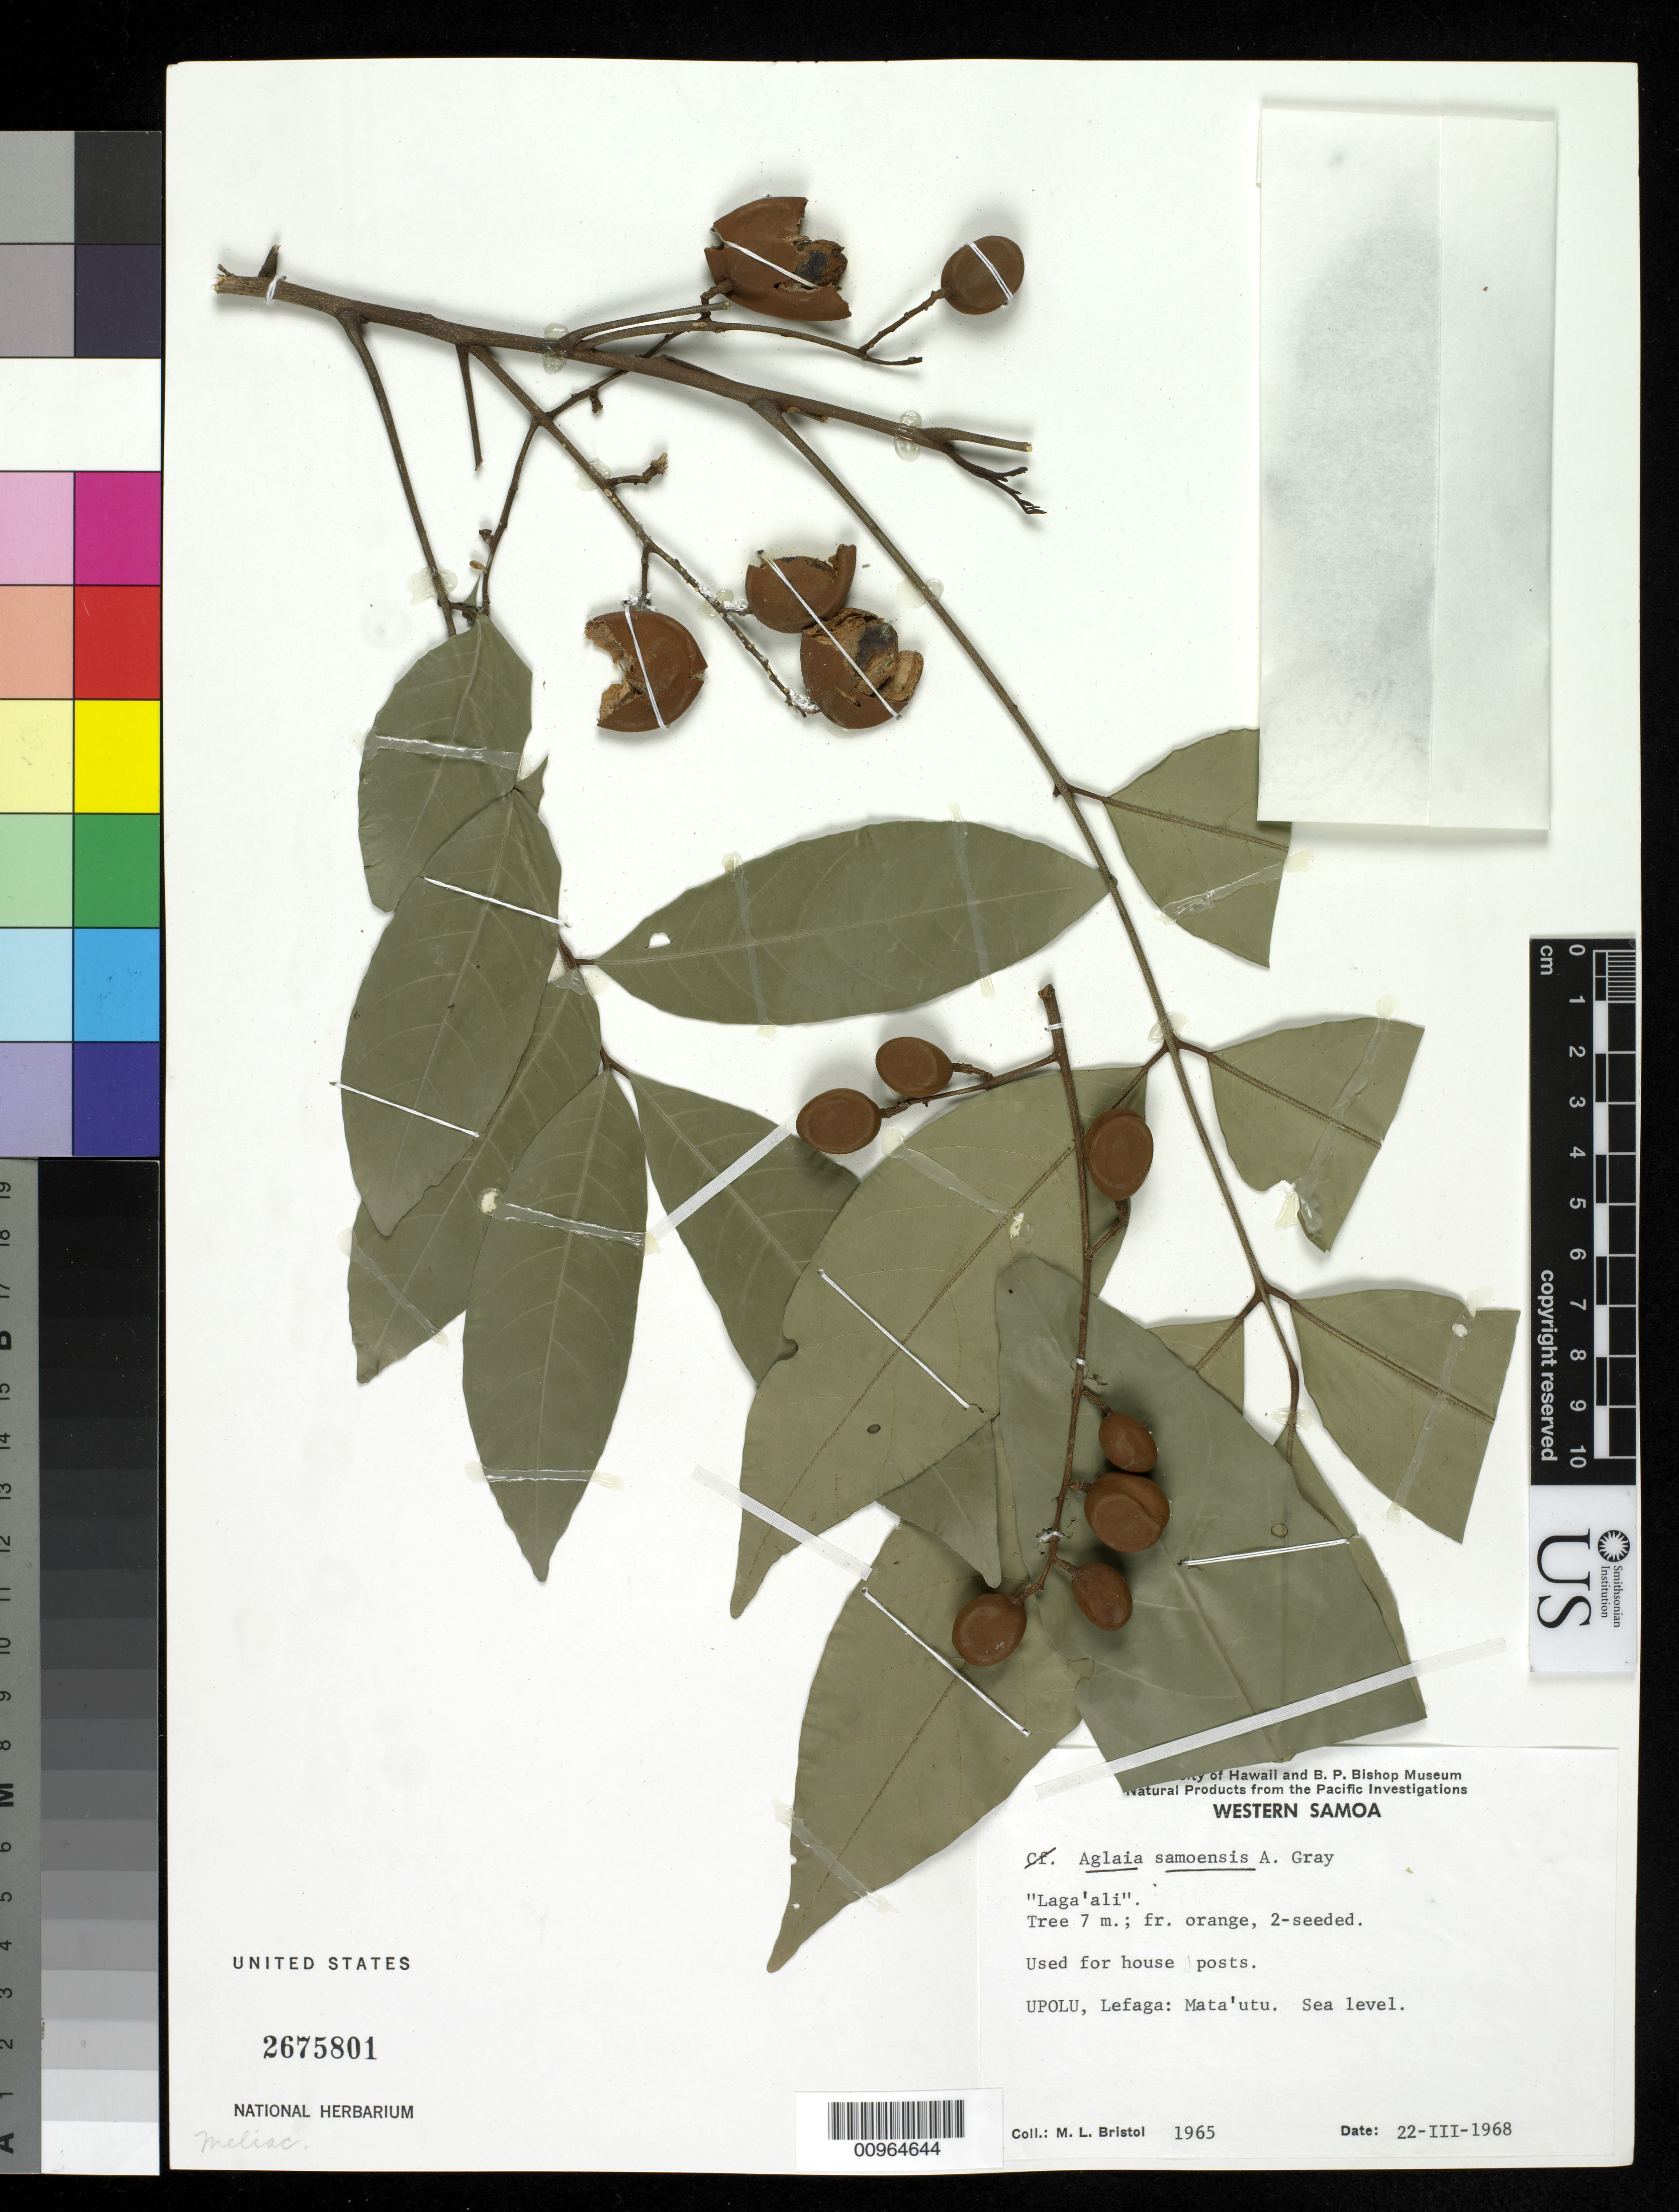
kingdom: Plantae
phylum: Tracheophyta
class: Magnoliopsida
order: Sapindales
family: Meliaceae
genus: Aglaia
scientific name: Aglaia samoensis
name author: A. Gray in Wilkes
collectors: M. L. Bristol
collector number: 1965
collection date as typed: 22 Mar 1968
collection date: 1968-03-22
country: Samoa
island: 'Upolu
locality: Lefaga: Mata'utu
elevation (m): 0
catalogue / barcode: US 2675801